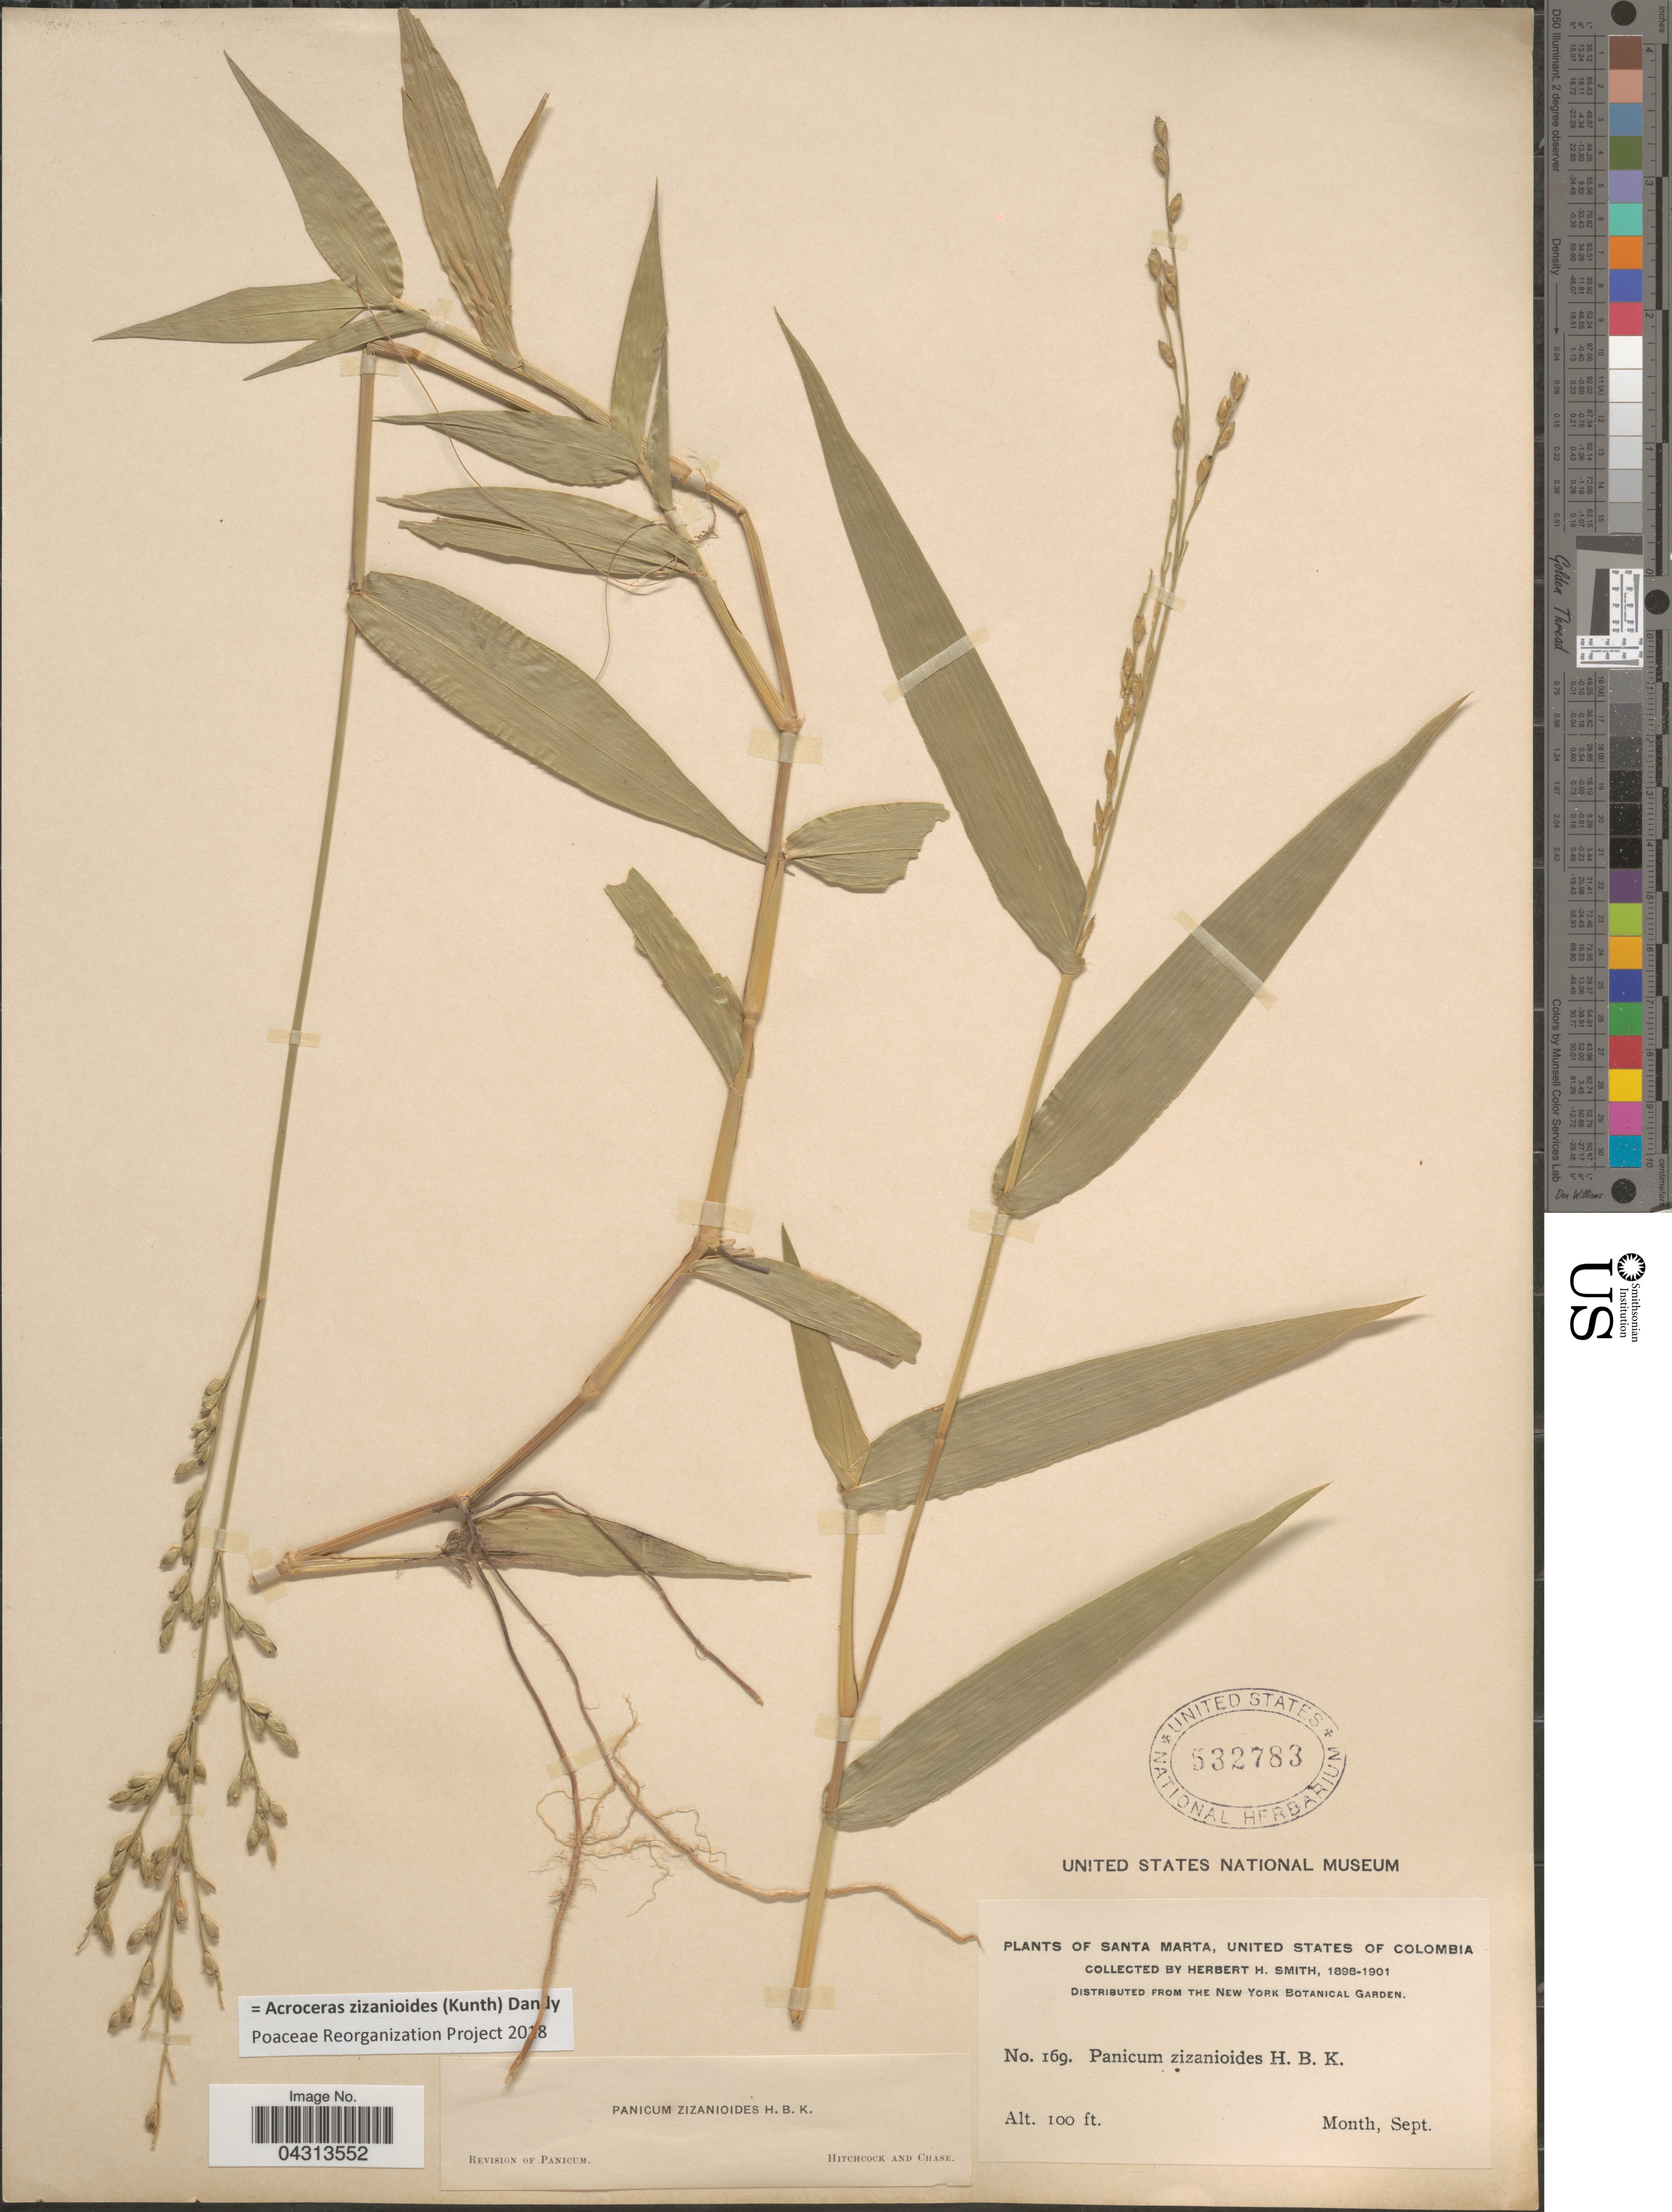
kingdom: Plantae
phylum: Tracheophyta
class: Liliopsida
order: Poales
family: Poaceae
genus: Acroceras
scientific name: Acroceras zizanioides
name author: (Kunth) Dandy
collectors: Herbert H. Smith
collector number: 169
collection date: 1898-09/1901-09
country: Colombia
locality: Santa Marta, United States of Colombia.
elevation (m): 30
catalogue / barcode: US 532783